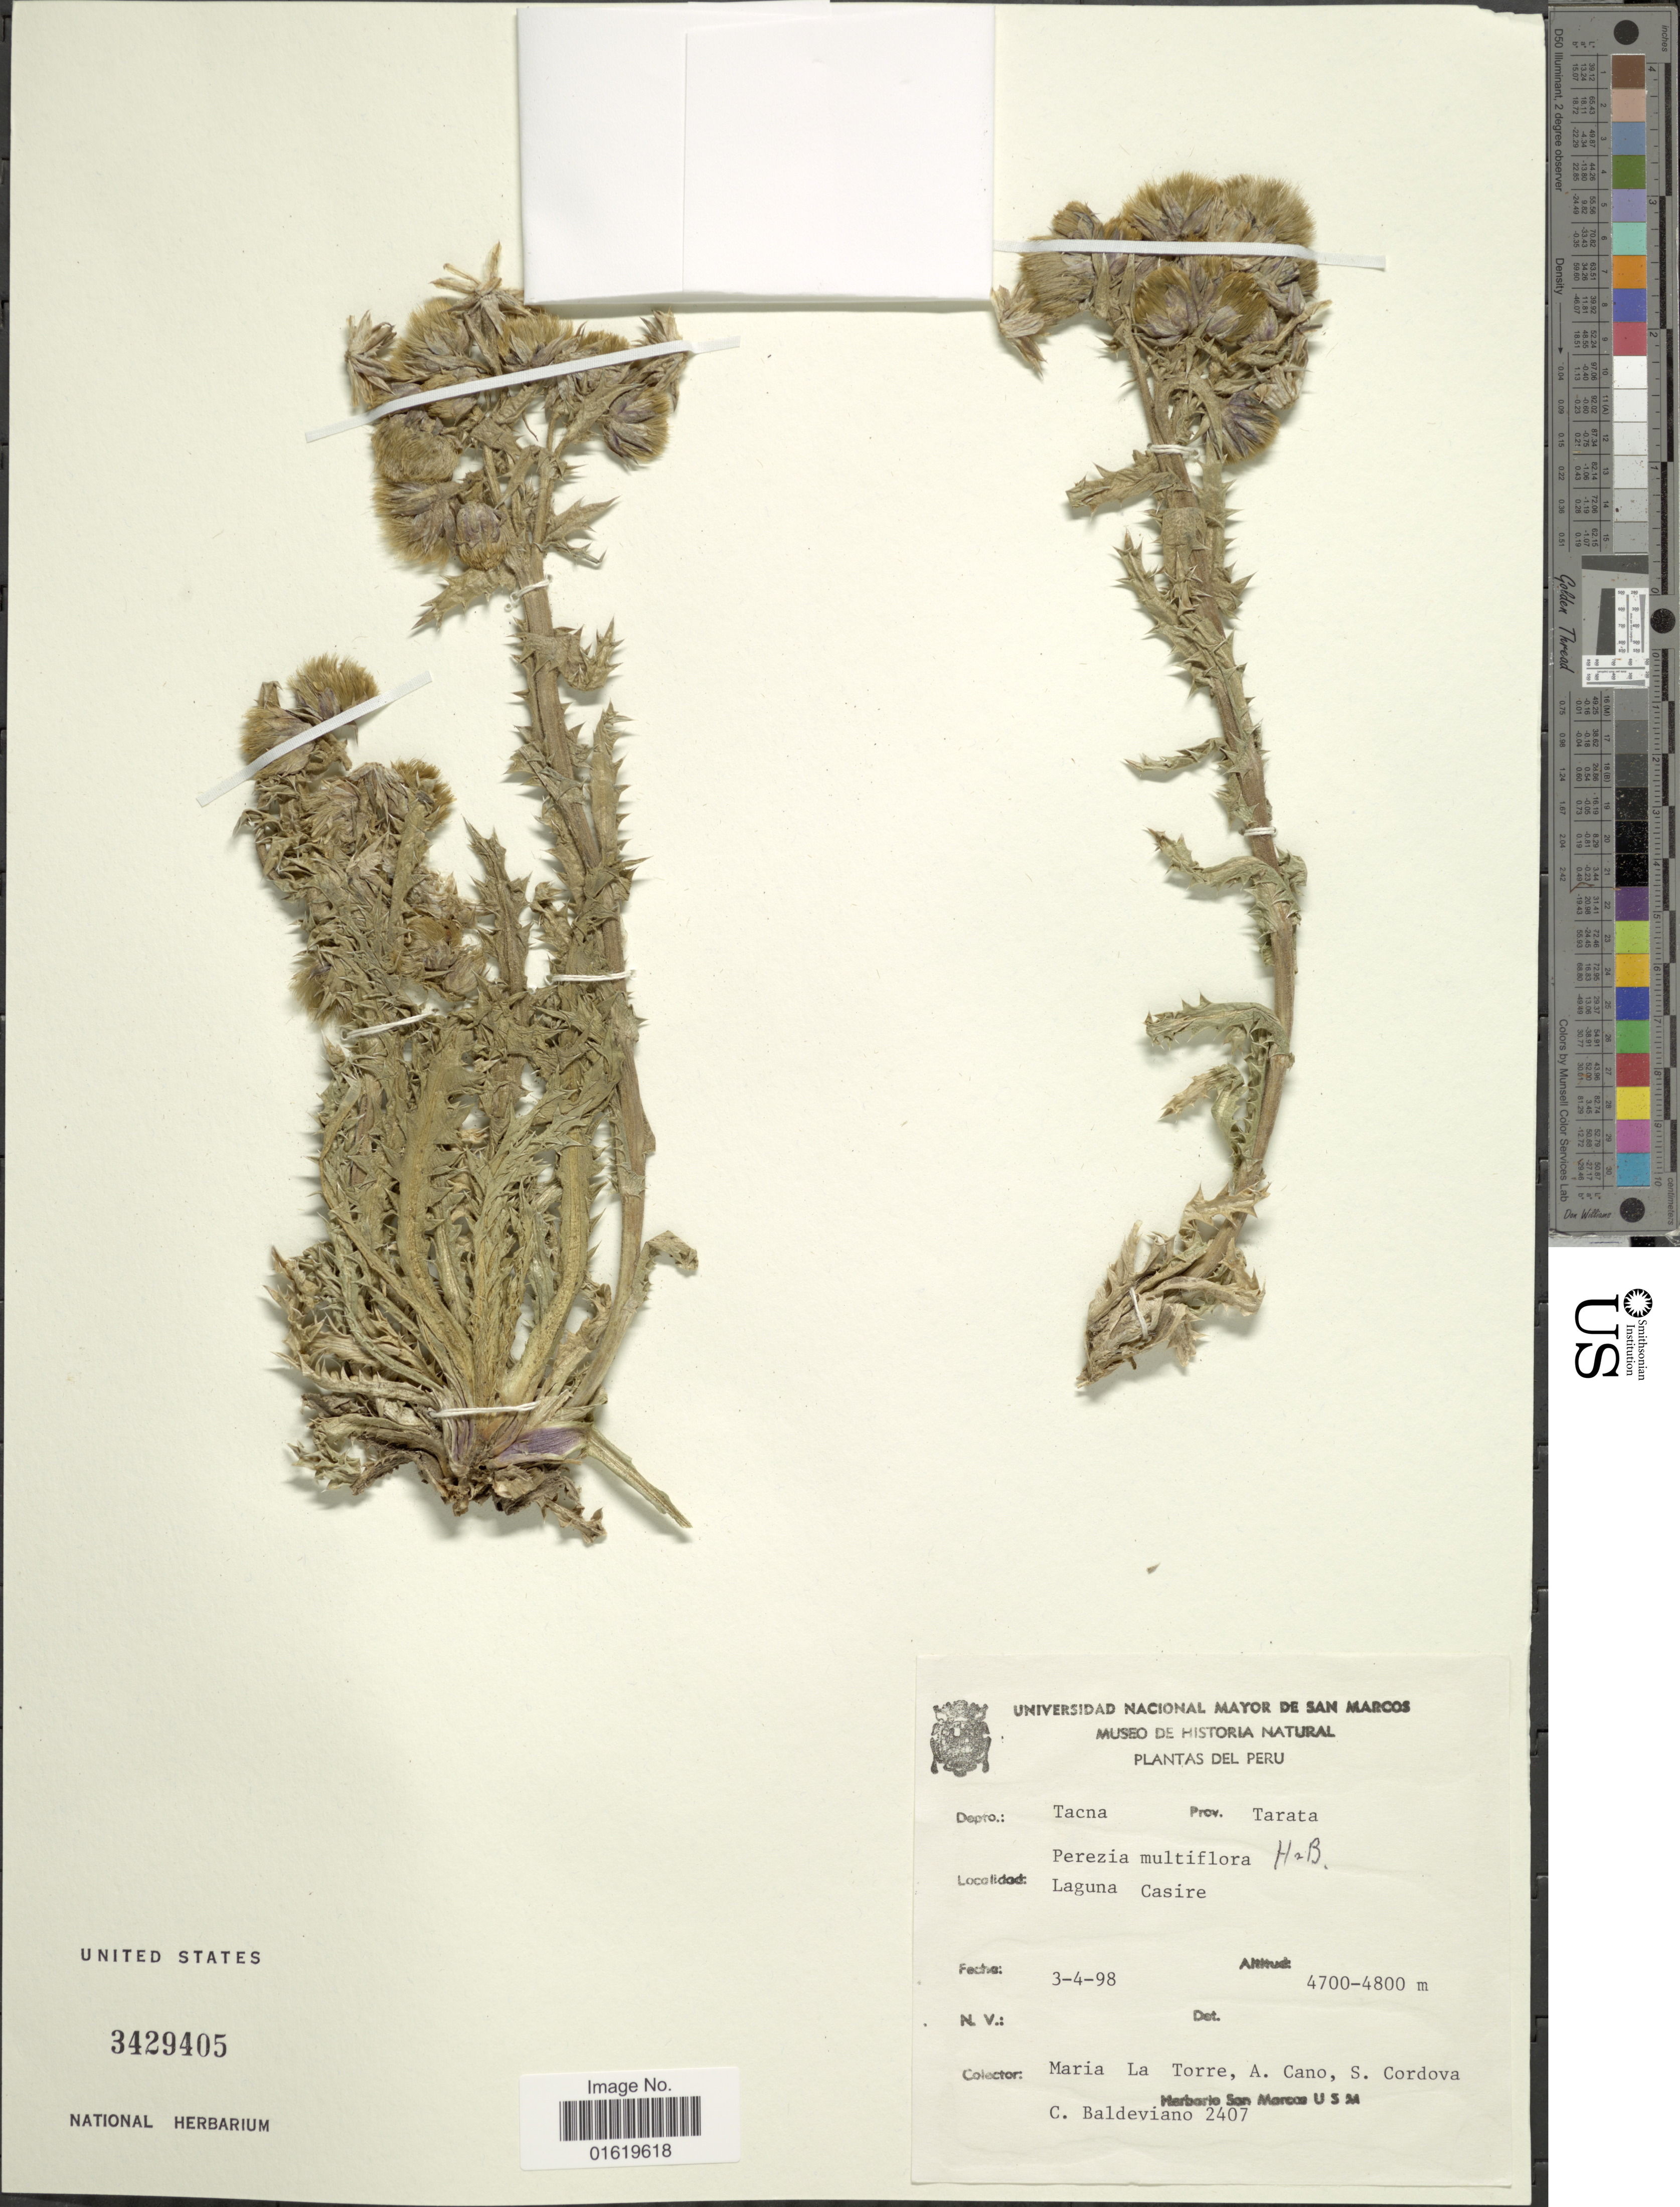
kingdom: Plantae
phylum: Tracheophyta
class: Magnoliopsida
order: Asterales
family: Asteraceae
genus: Perezia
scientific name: Perezia multiflora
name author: Less.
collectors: M. Torre, A. Cano, S. Cordova & C. Baldeviano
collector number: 2407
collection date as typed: Transcribed d/m/y: 3/4/98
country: Peru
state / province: Tacna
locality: Depto.: Tacna. Prov. Tarata. Laguna Casire.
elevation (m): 4700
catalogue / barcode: US 3429405